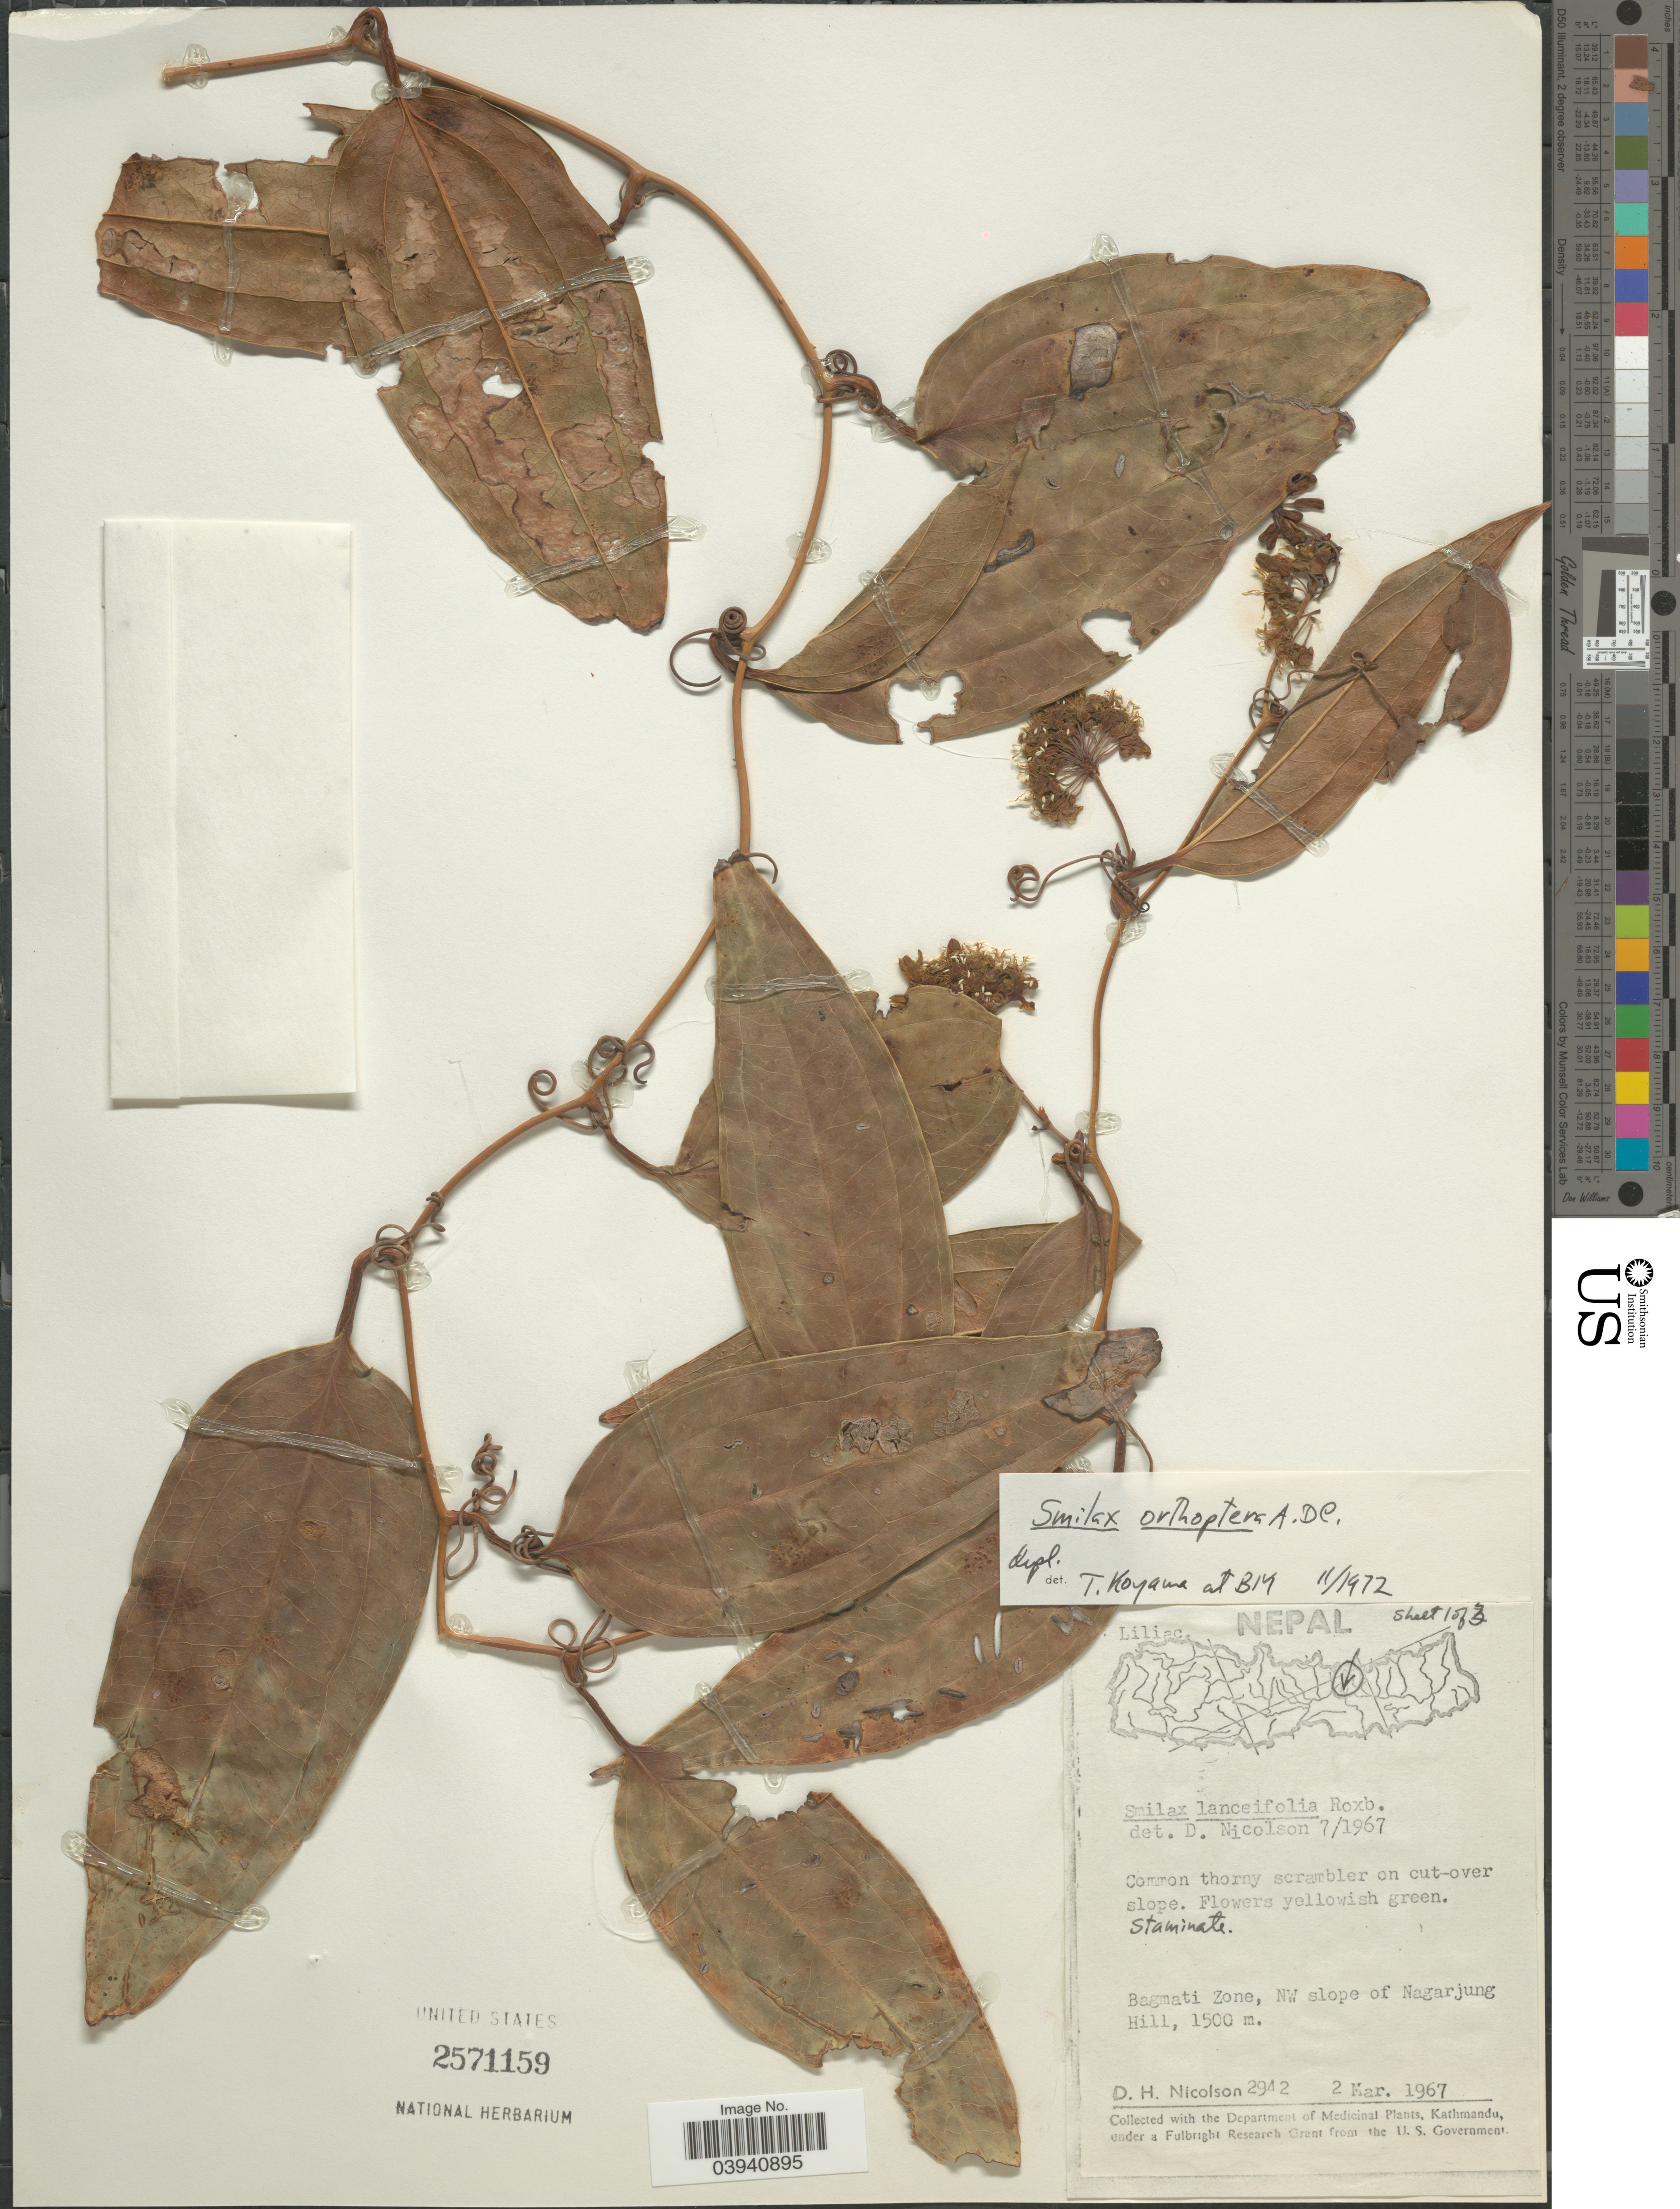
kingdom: Plantae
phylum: Tracheophyta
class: Liliopsida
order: Liliales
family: Smilacaceae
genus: Smilax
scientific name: Smilax orthoptera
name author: A. DC.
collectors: D. H. Nicolson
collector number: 2942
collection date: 1967-03-02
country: Nepal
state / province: Bagmati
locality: Common thorny scrambler on cut-over slope. Bagmati Zone, NW slope of Nagarjung Hill.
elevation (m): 1500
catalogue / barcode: US 2571159